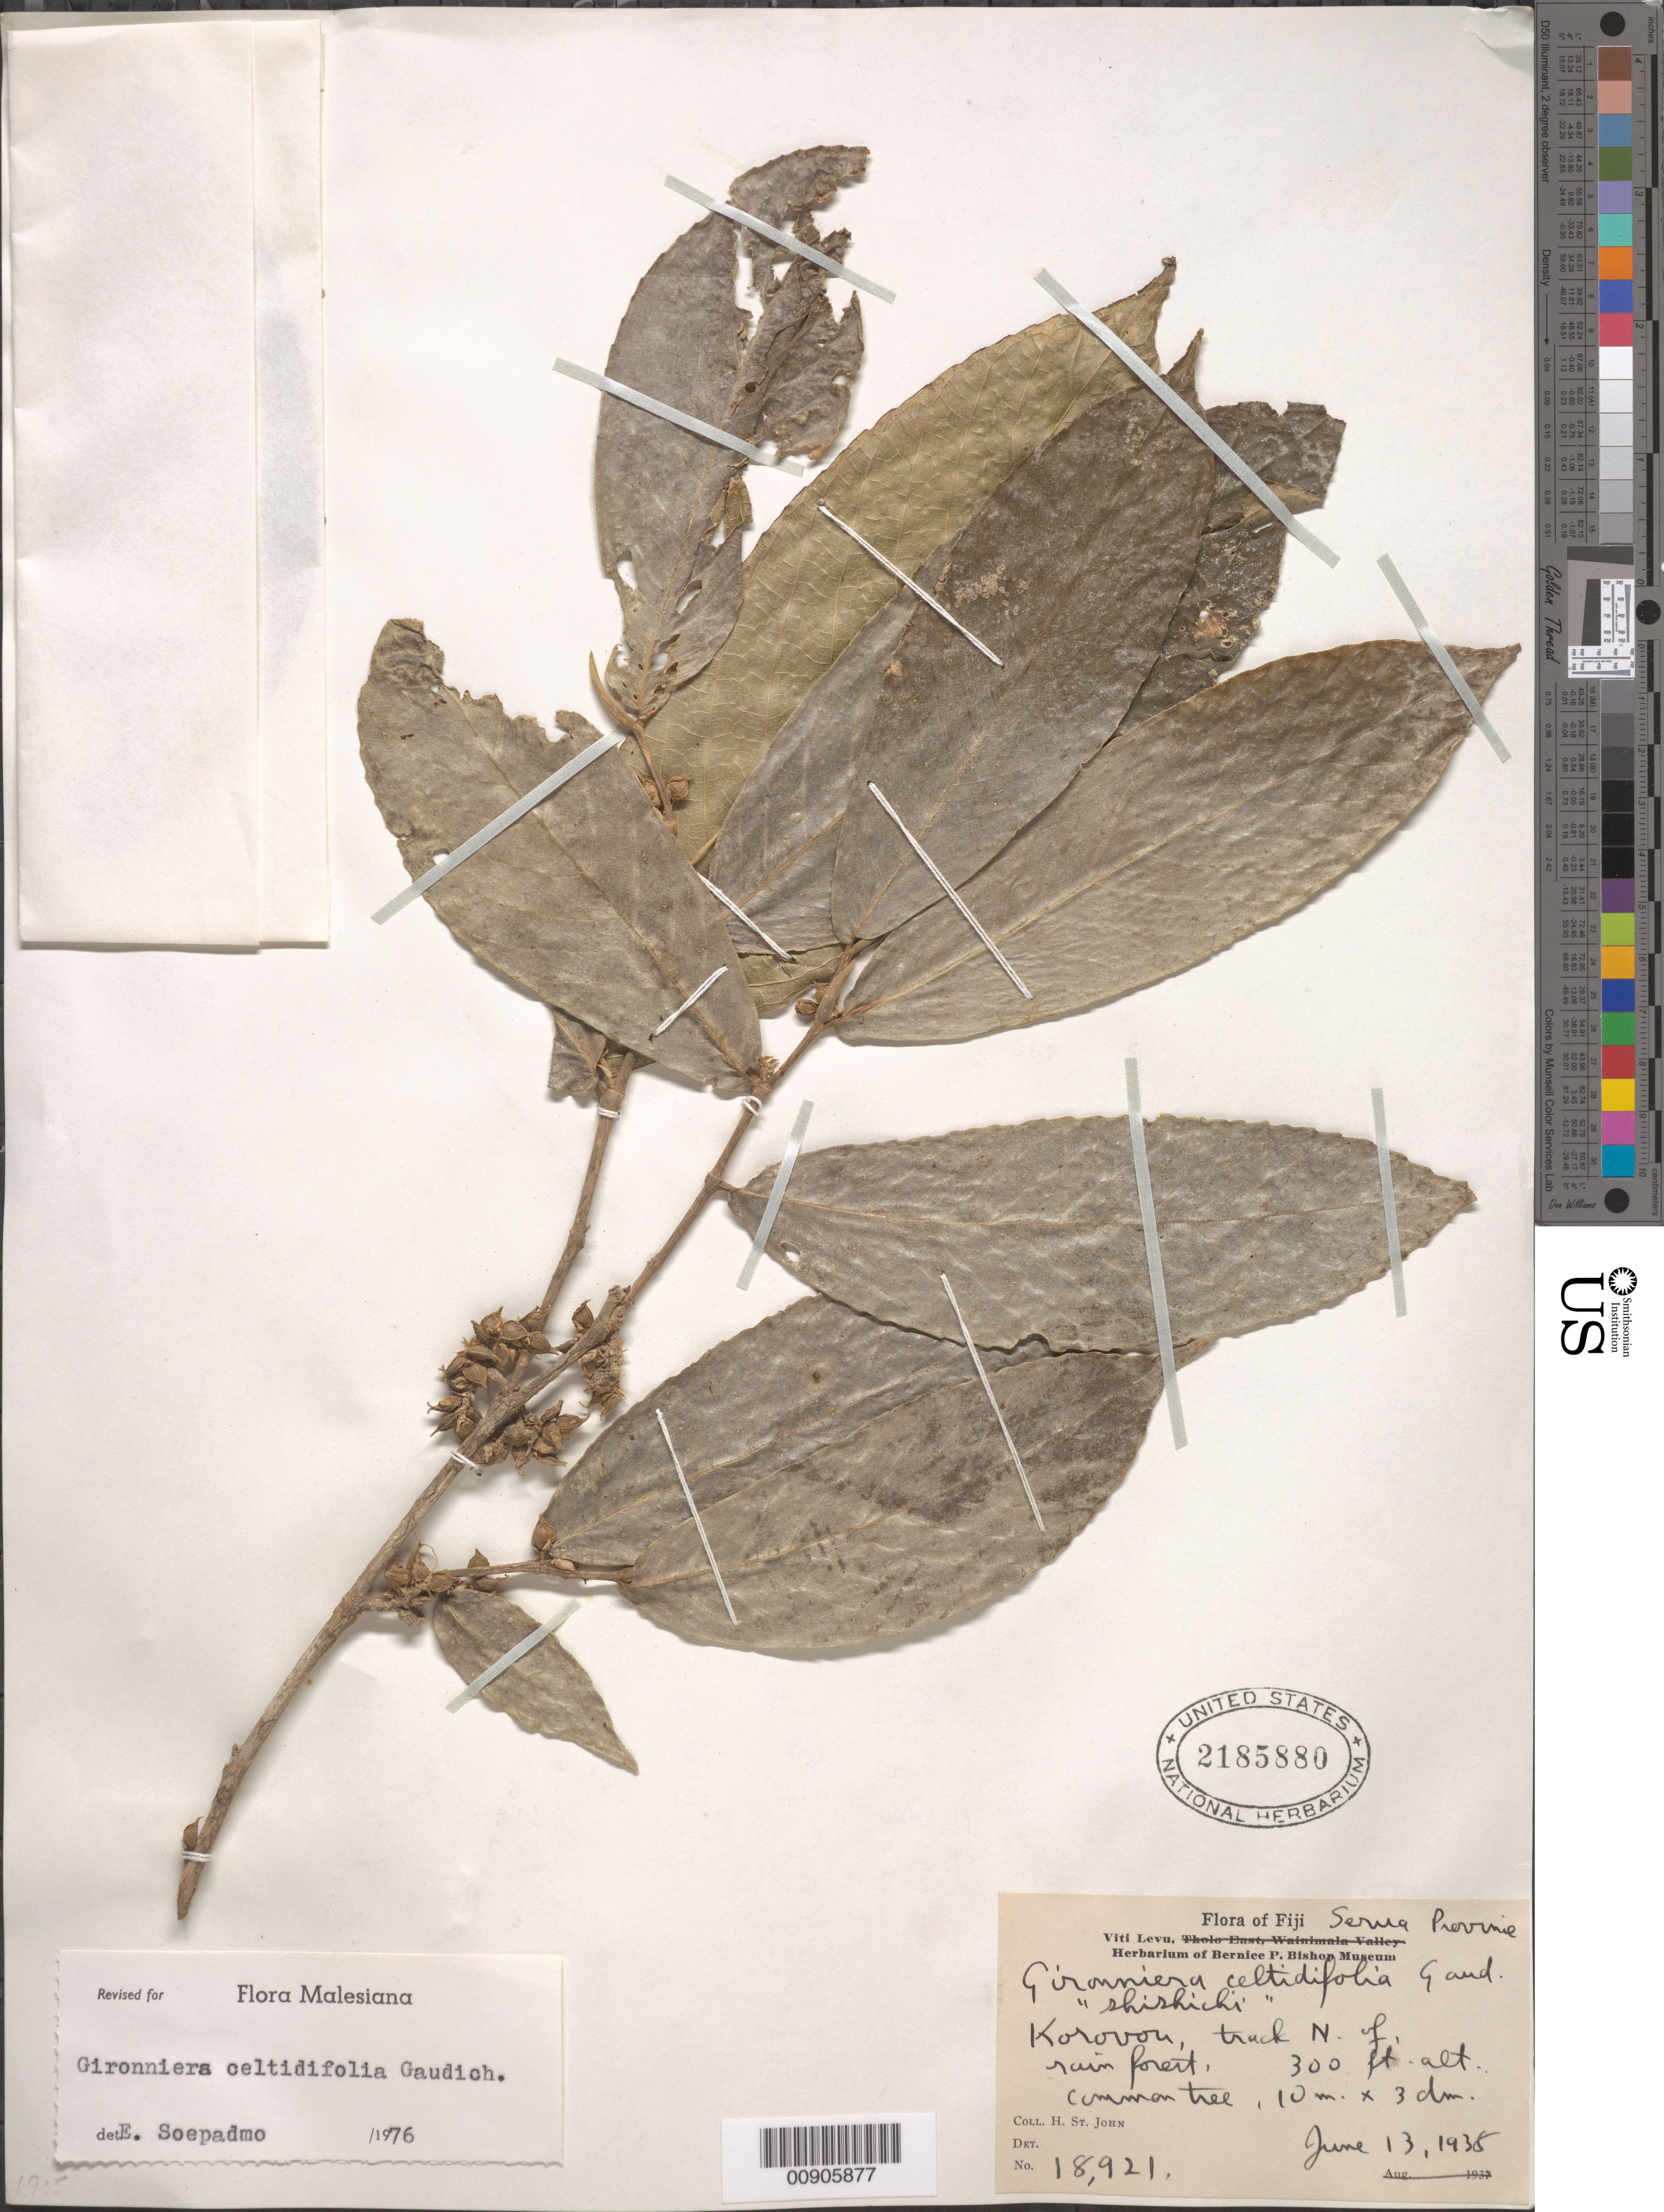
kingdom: Plantae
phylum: Tracheophyta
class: Magnoliopsida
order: Rosales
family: Cannabaceae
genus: Gironniera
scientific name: Gironniera celtidifolia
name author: Gaudich.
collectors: H. St. John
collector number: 18921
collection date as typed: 13 Jun 1938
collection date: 1938-06-13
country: Fiji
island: Vanua Levu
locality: Serua Province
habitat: rainforest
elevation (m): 91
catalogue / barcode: US 2185880